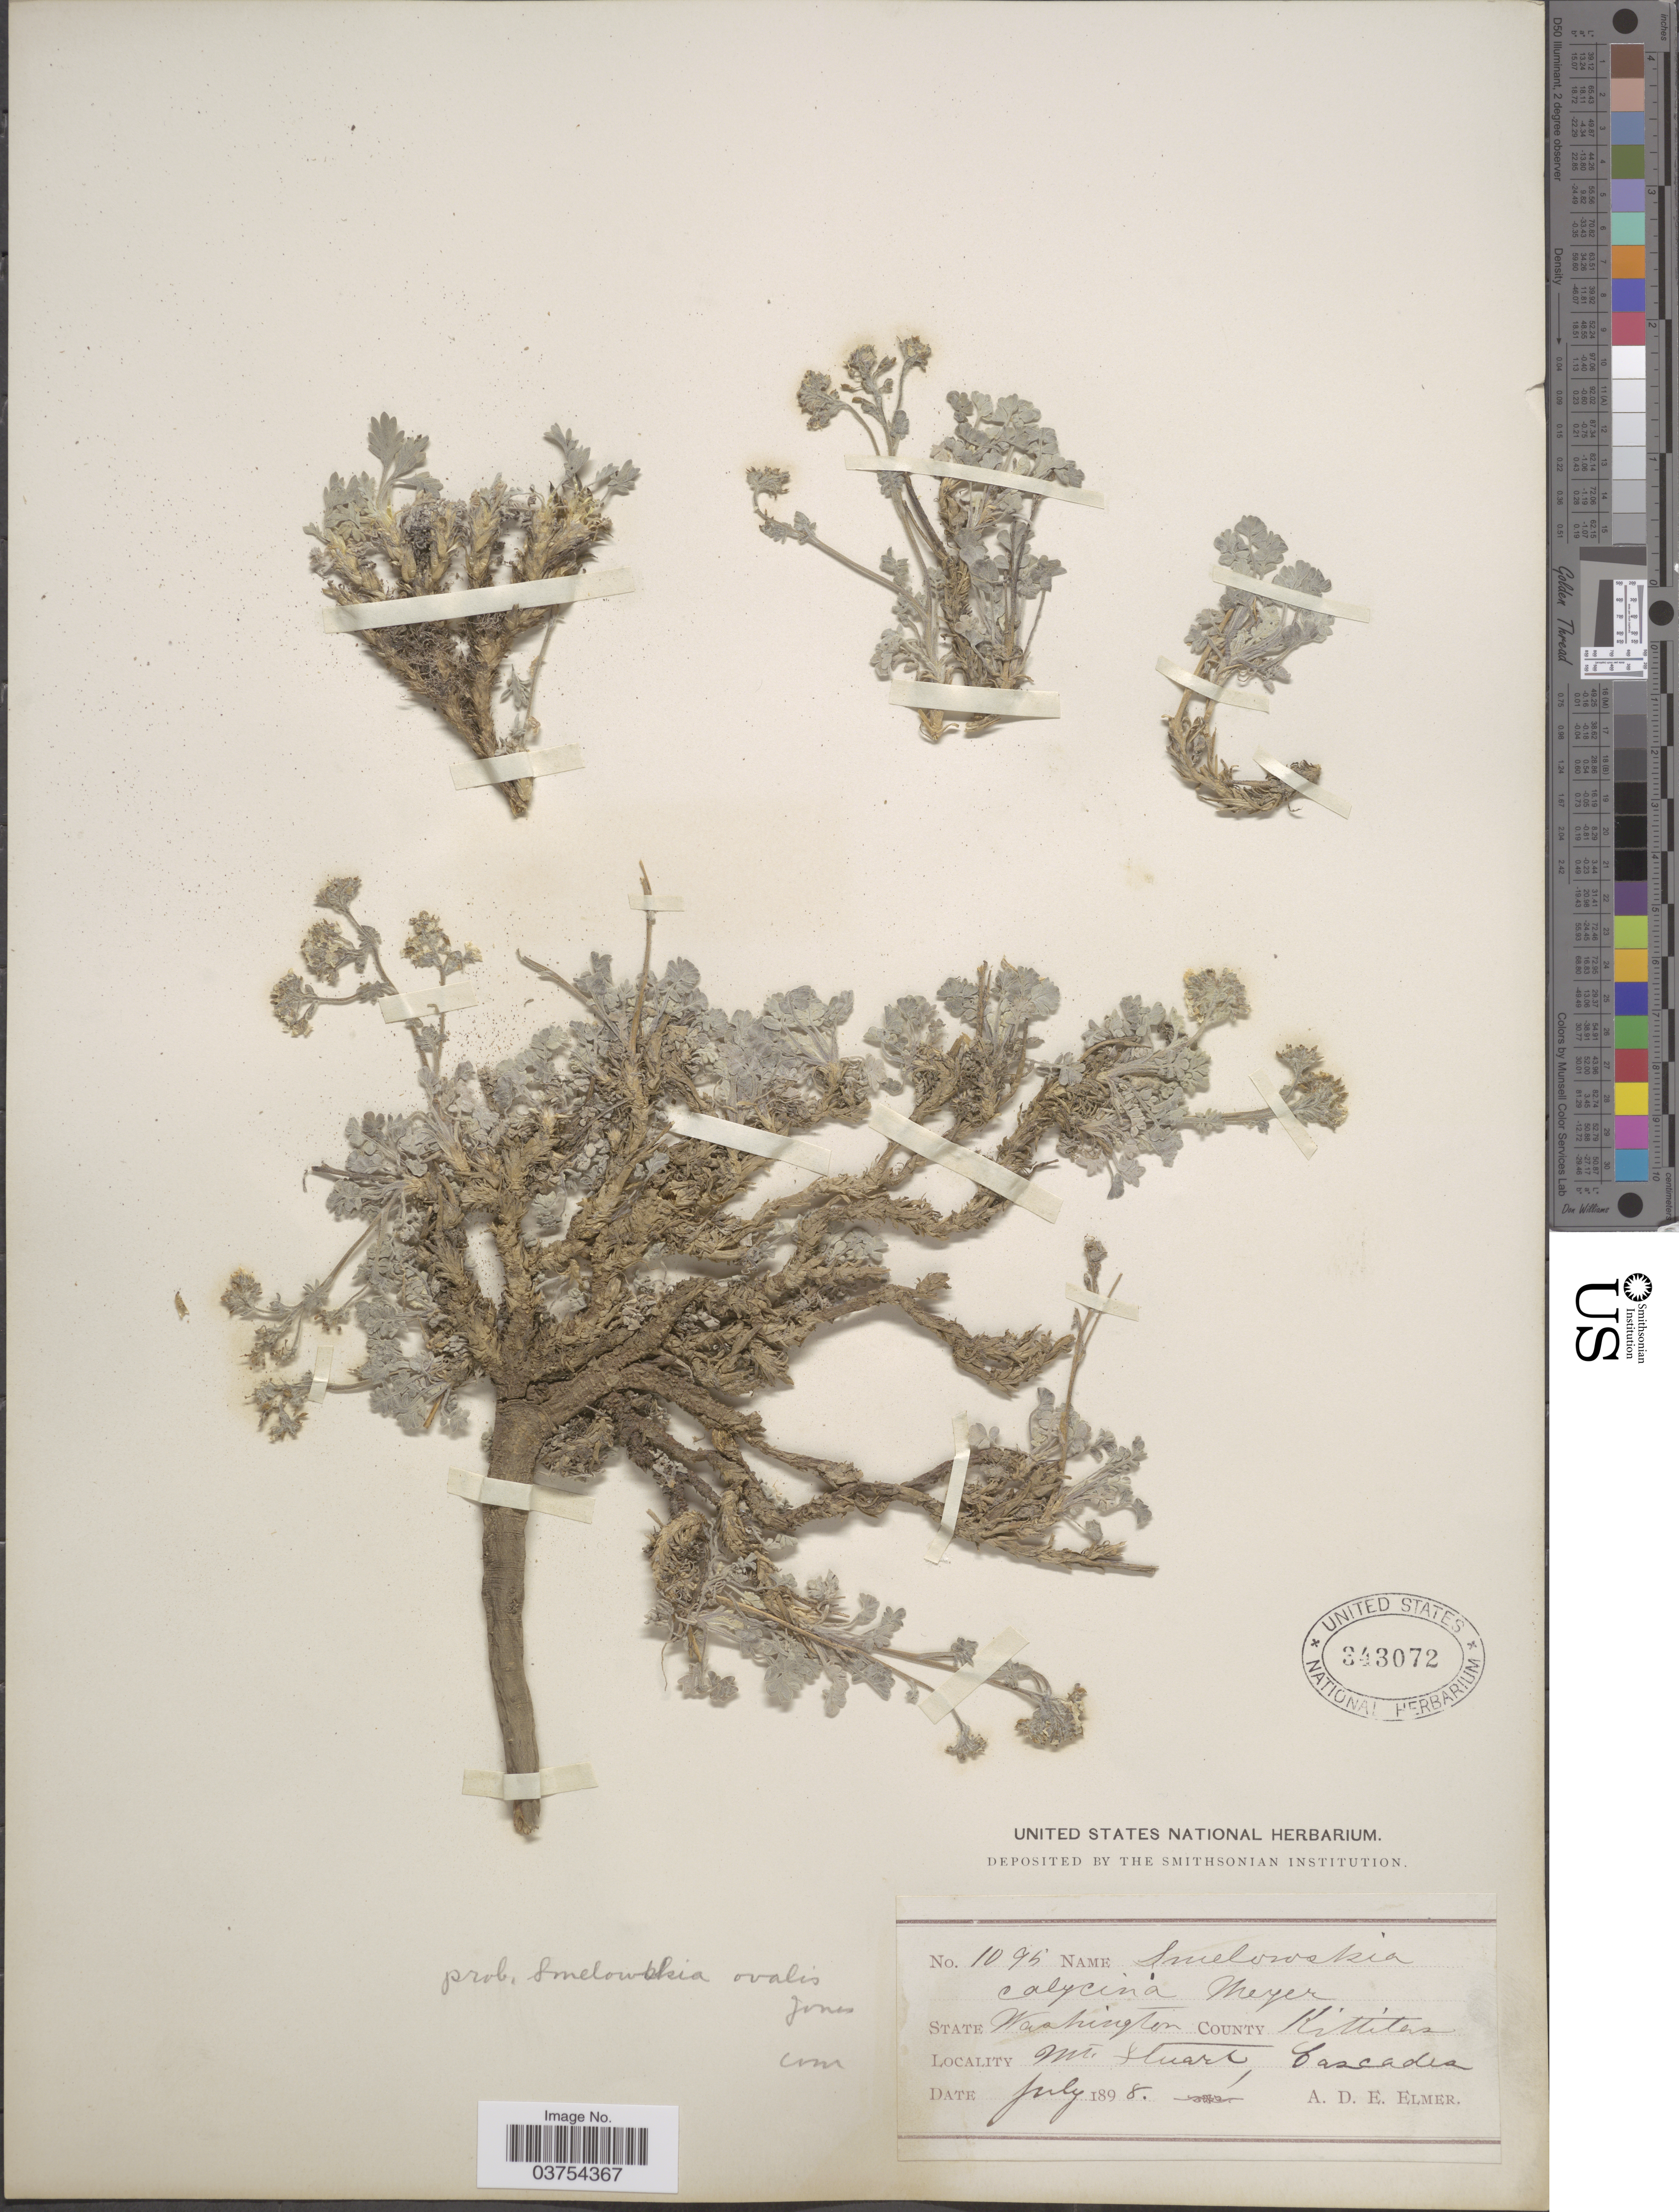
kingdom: Plantae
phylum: Tracheophyta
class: Magnoliopsida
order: Brassicales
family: Brassicaceae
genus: Smelowskia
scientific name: Smelowskia ovalis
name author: M.E. Jones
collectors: A. D. E. Elmer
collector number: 1095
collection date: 1898-07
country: United States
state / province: Washington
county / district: Kittitas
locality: County Kittitas. Mt. Stuart, Cascades.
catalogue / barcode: US 343072